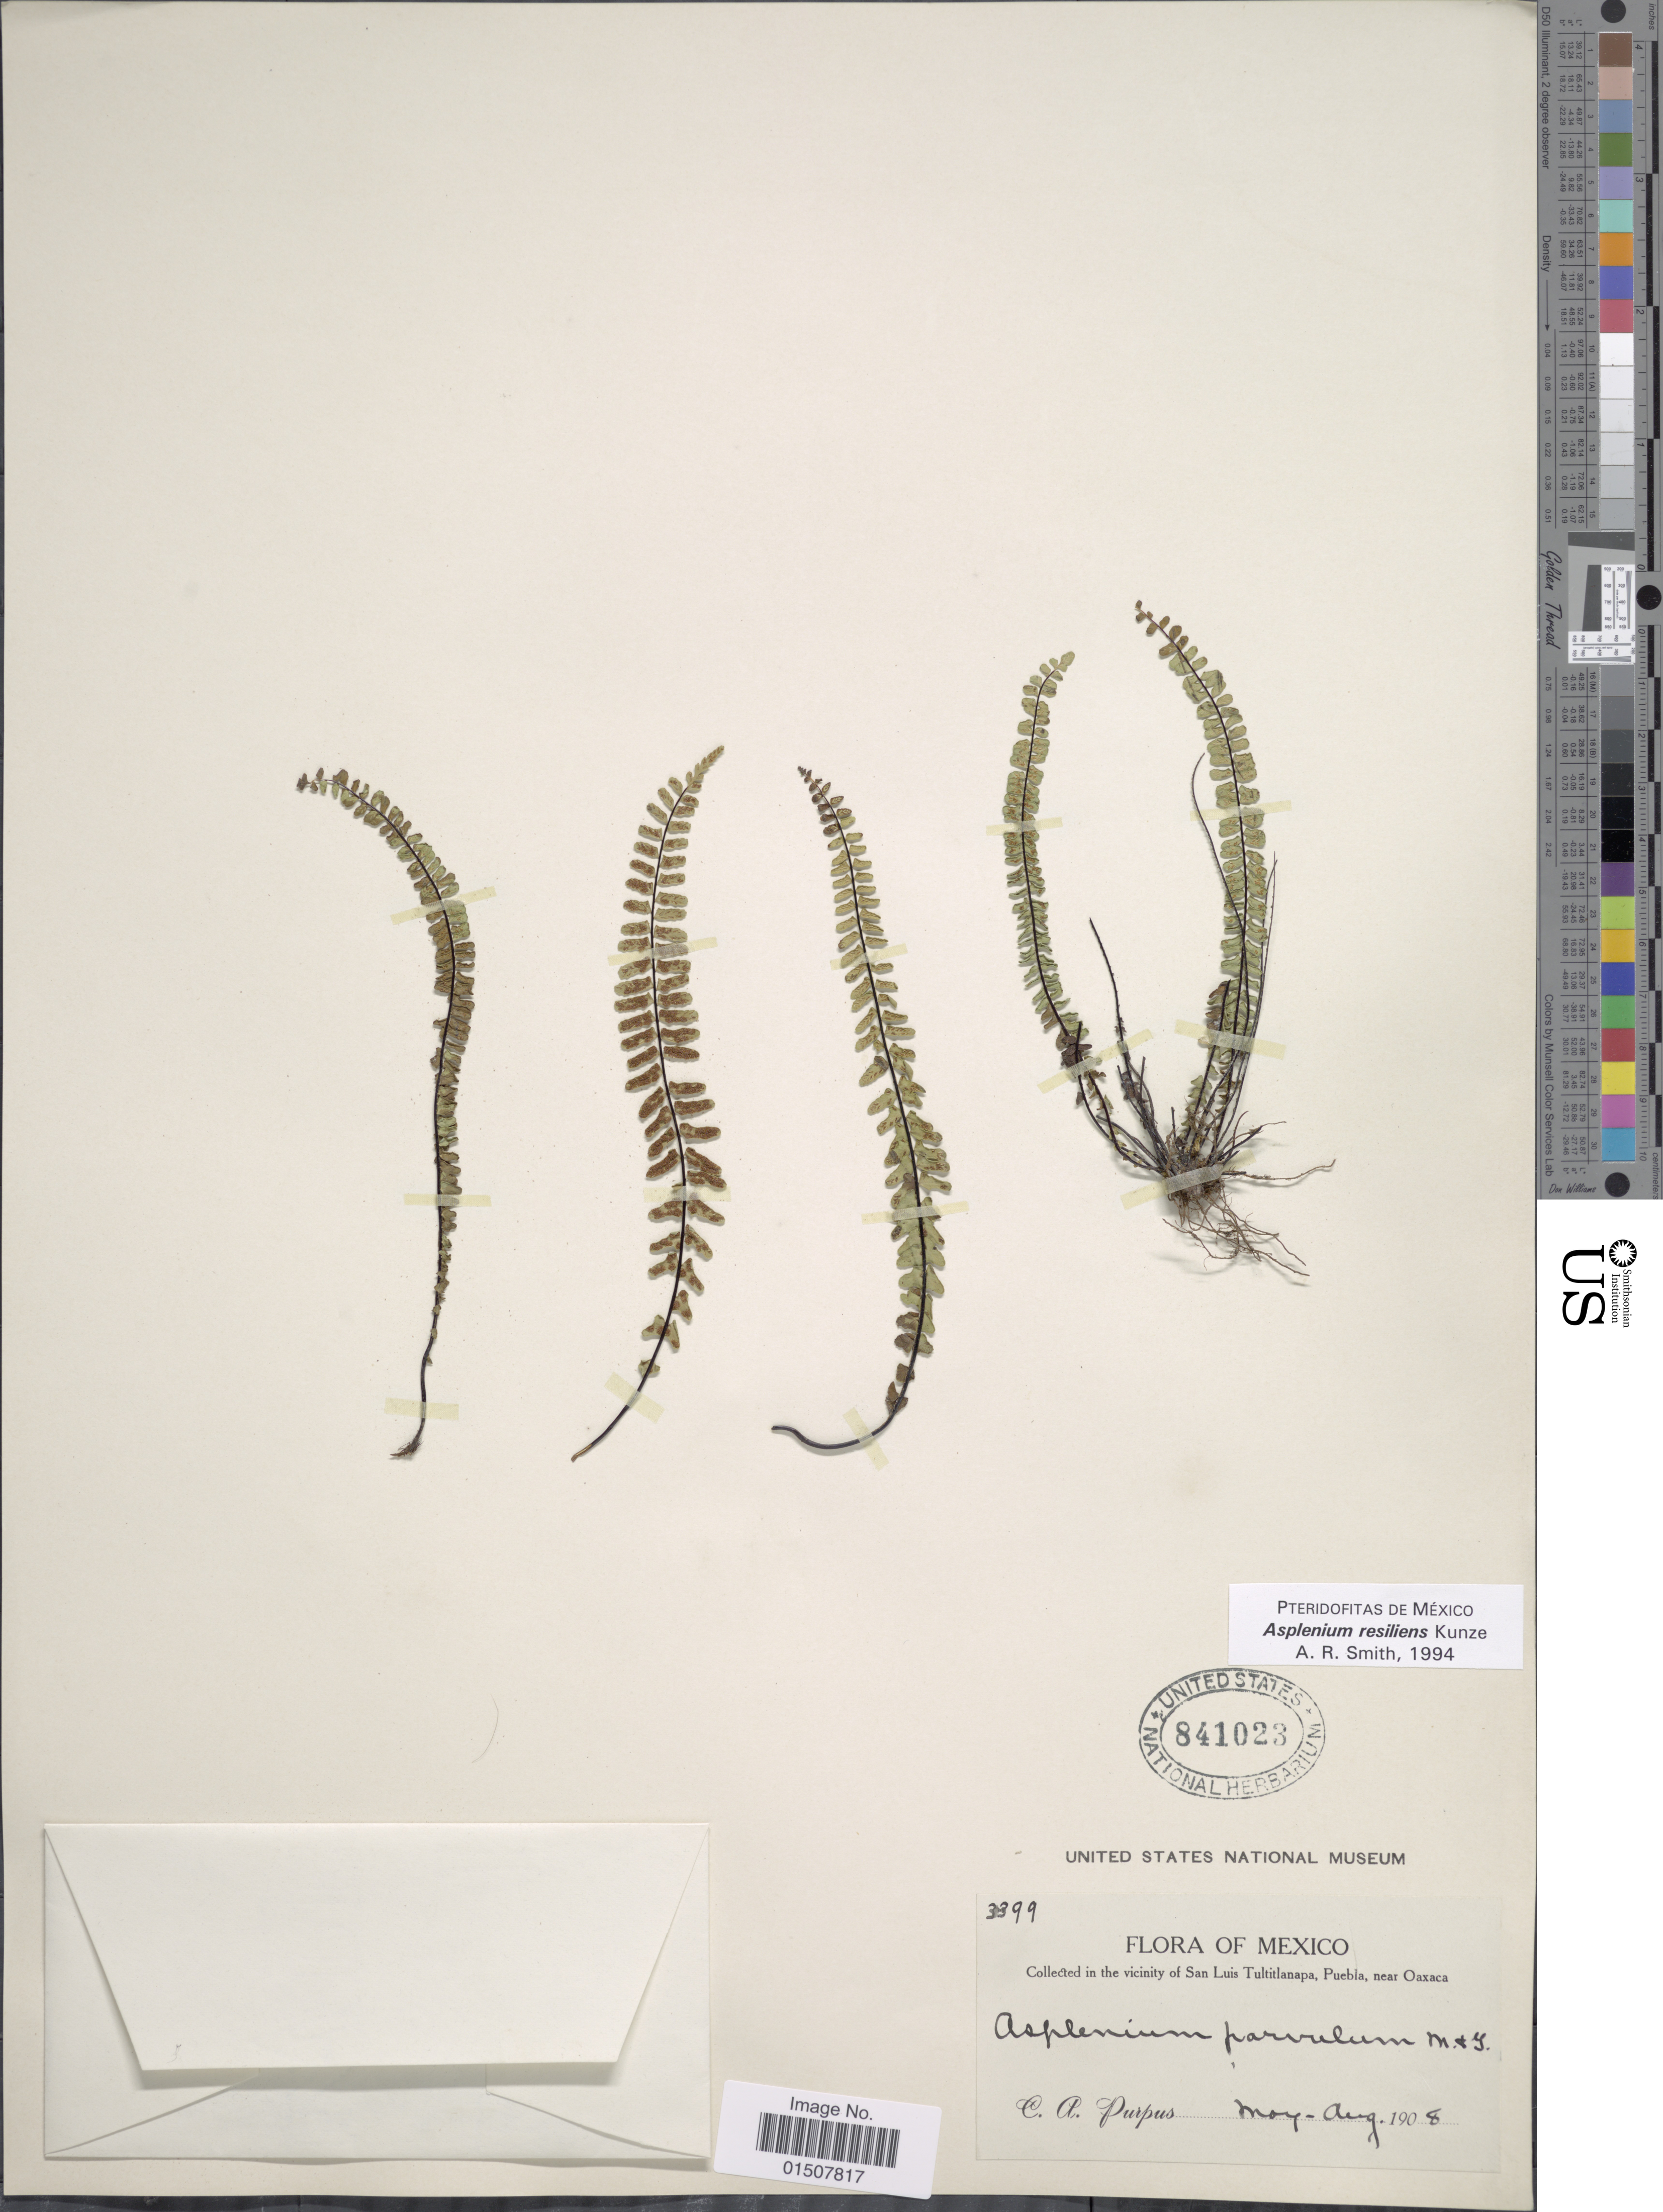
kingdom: Plantae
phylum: Tracheophyta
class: Polypodiopsida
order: Polypodiales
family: Aspleniaceae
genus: Asplenium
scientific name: Asplenium resiliens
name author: Kunze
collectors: C. A. Purpus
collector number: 3399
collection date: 1908-05/1908-08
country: Mexico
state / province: Puebla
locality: Vicinity of San Luis Tultitlanapa, Puebla, near Oaxana.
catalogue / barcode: US 841023